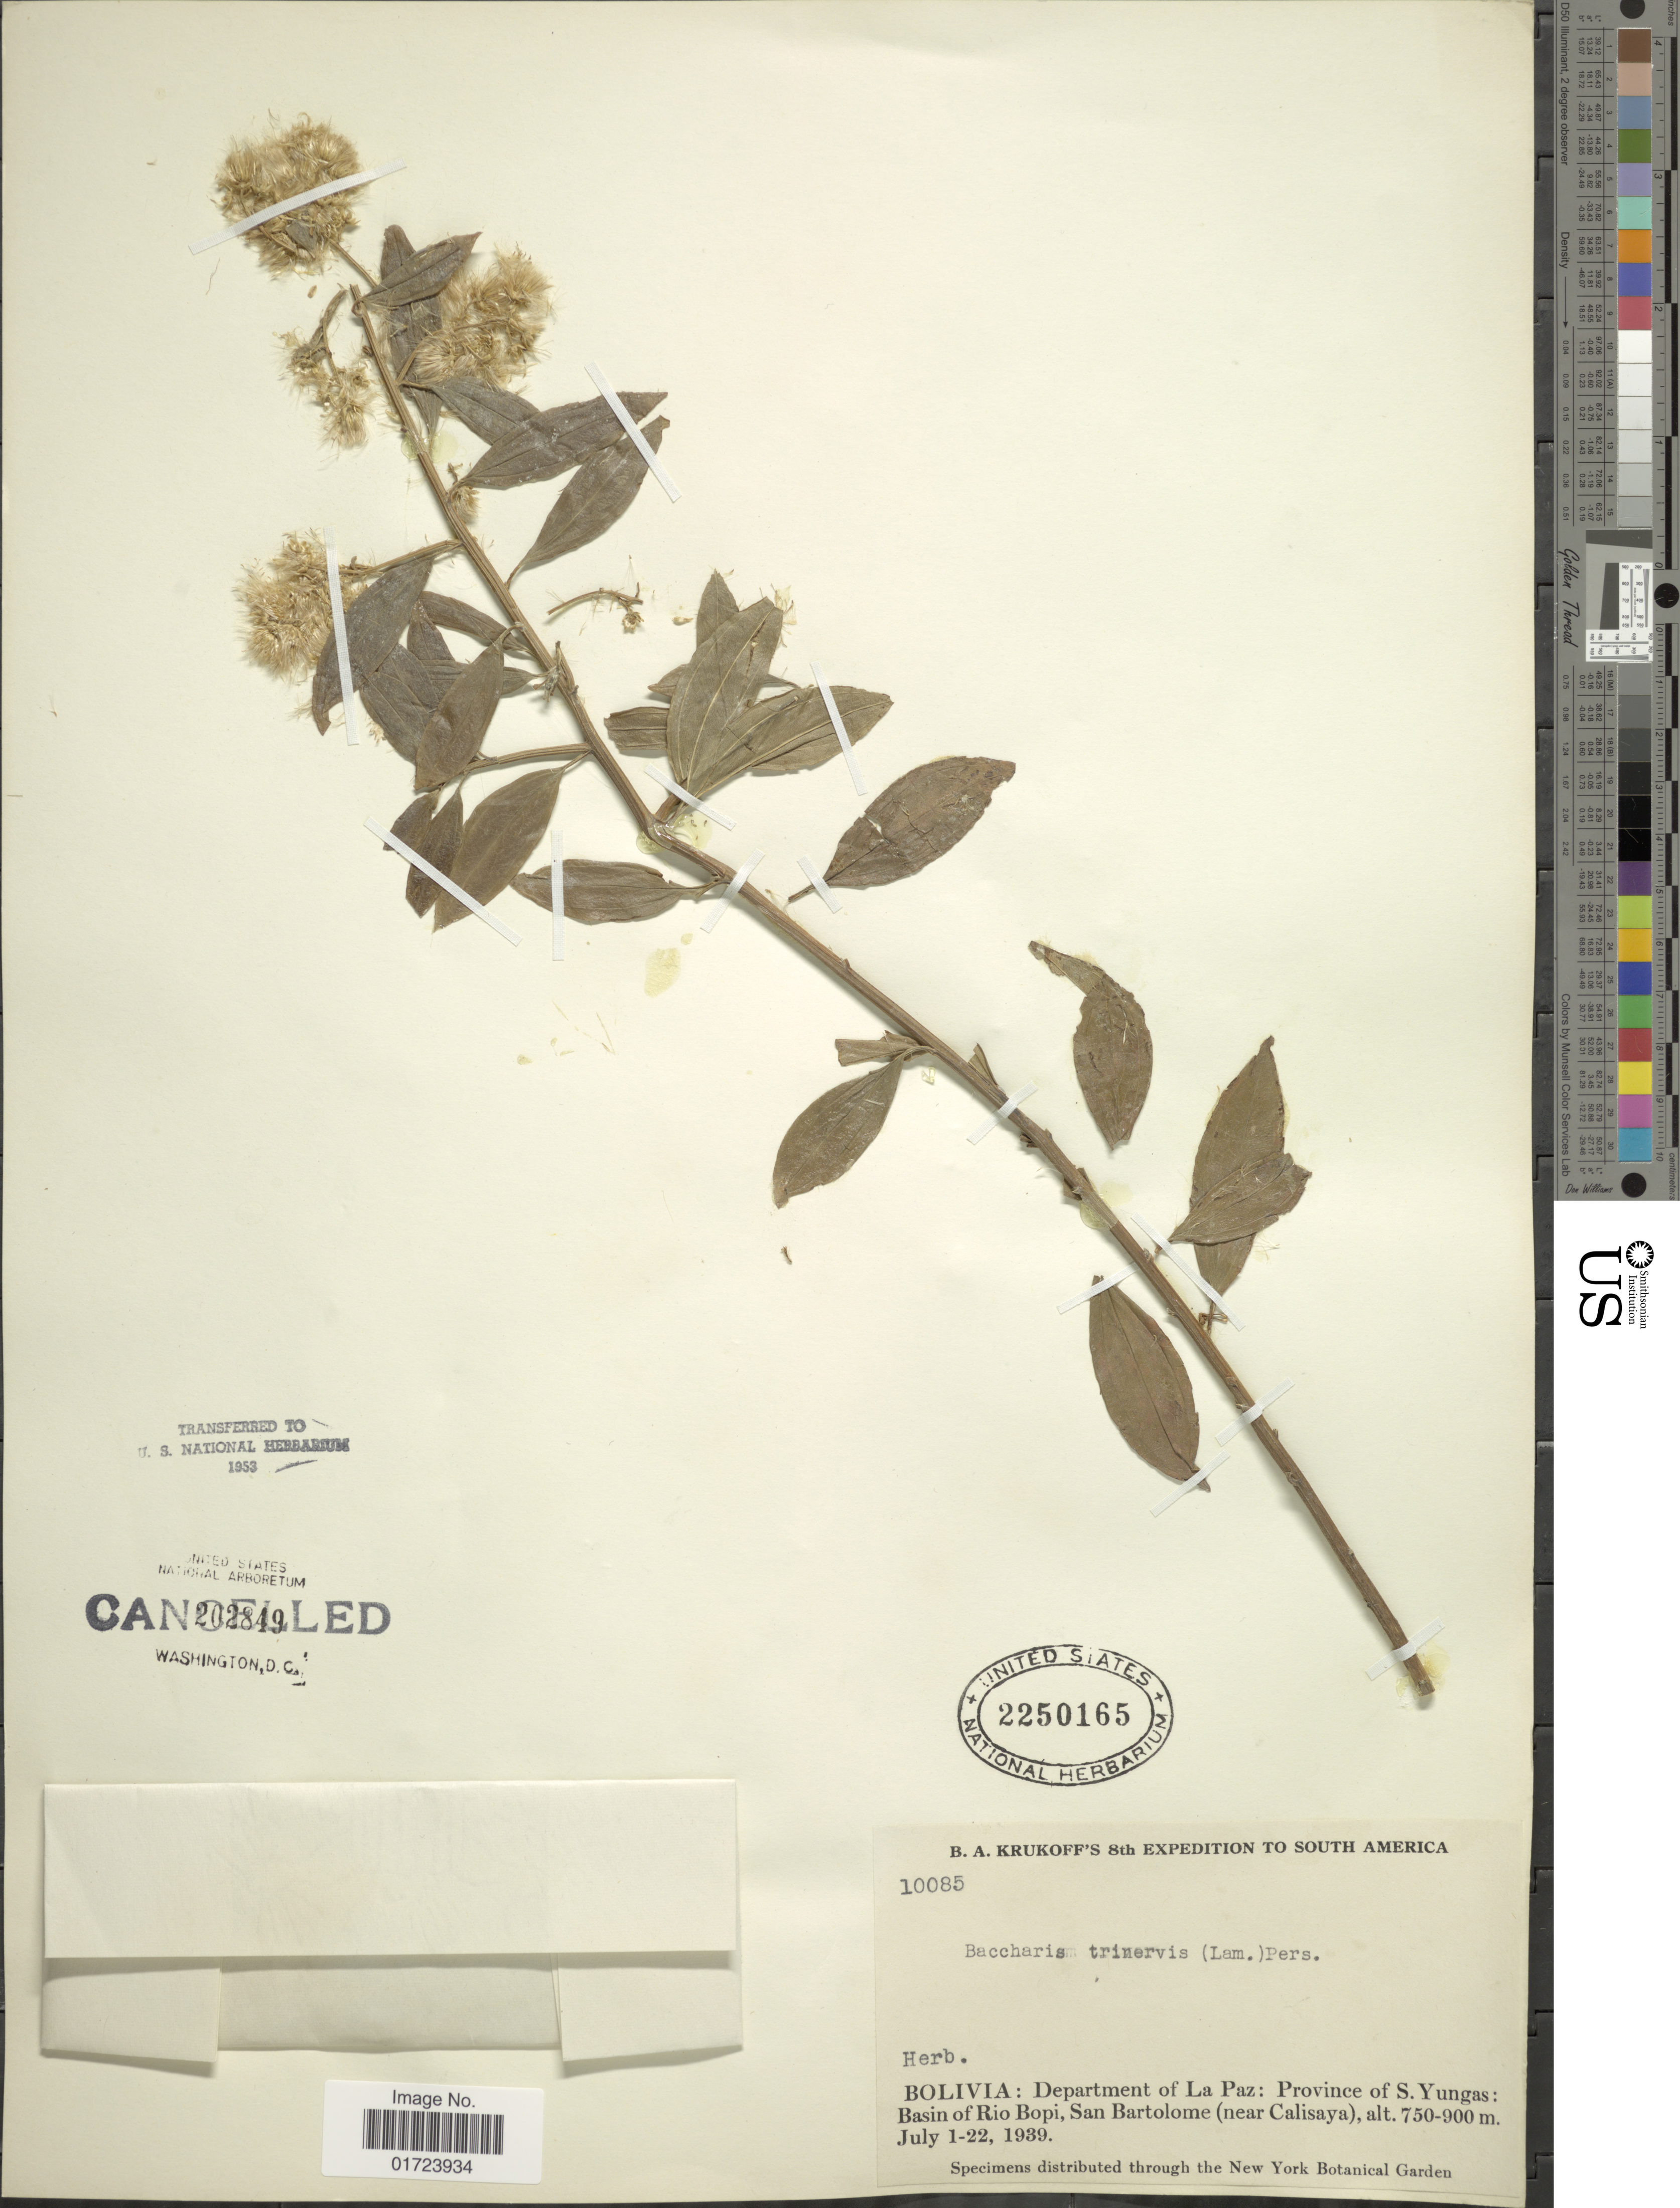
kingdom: Plantae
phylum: Tracheophyta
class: Magnoliopsida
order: Asterales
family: Asteraceae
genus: Baccharis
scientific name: Baccharis trinervis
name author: (Lam.) Pers.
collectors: B. A. Krukoff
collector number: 10085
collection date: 1939-07-01/1939-07-22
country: Bolivia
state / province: La Paz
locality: Bolivia: Department of La Paz: Province of. S. Yungas, Basin of Rio Bopi, San Bartolome ( near Calisaya).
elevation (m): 750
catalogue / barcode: US 2250165